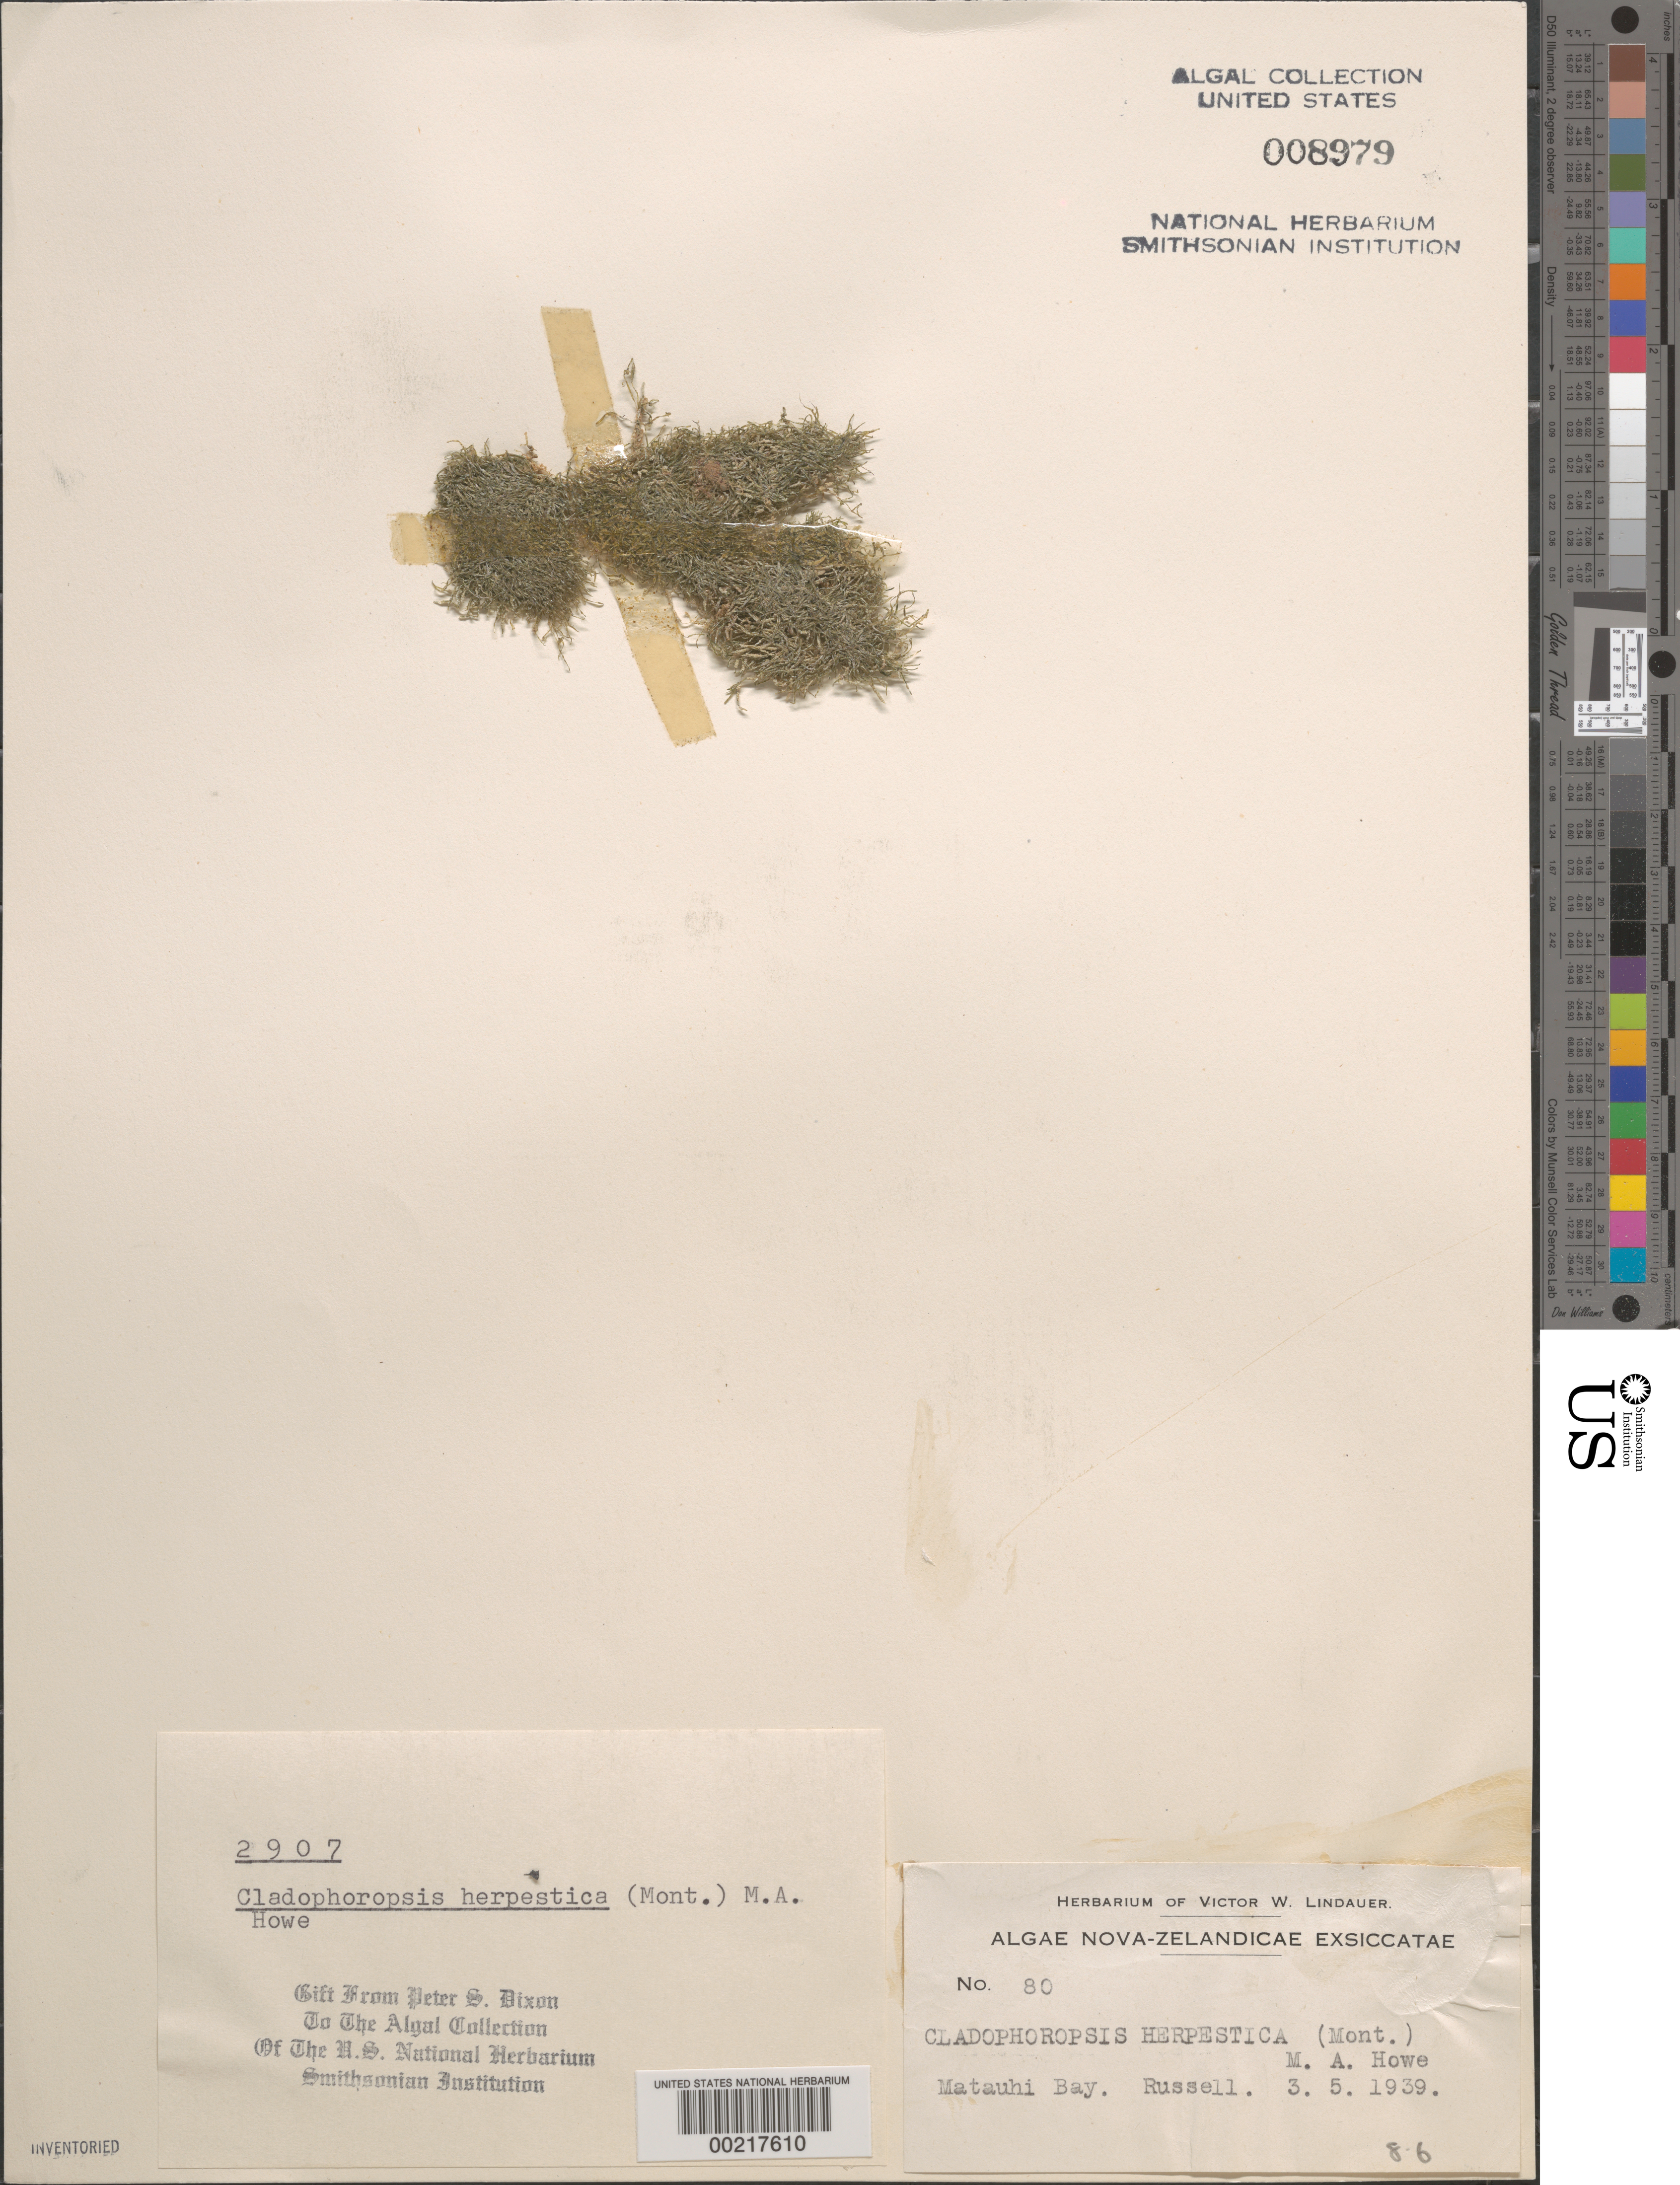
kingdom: Plantae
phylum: Chlorophyta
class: Ulvophyceae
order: Cladophorales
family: Cladophoraceae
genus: Lychaete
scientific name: Lychaete herpestica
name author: (Montagne) M.J. Wynne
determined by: Algae name updating Project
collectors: V. Lindauer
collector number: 80 & PSD 2907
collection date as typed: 03 May 1939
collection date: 1939-05-03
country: New Zealand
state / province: Northland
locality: Russell, matauhi bay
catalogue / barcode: US 8979